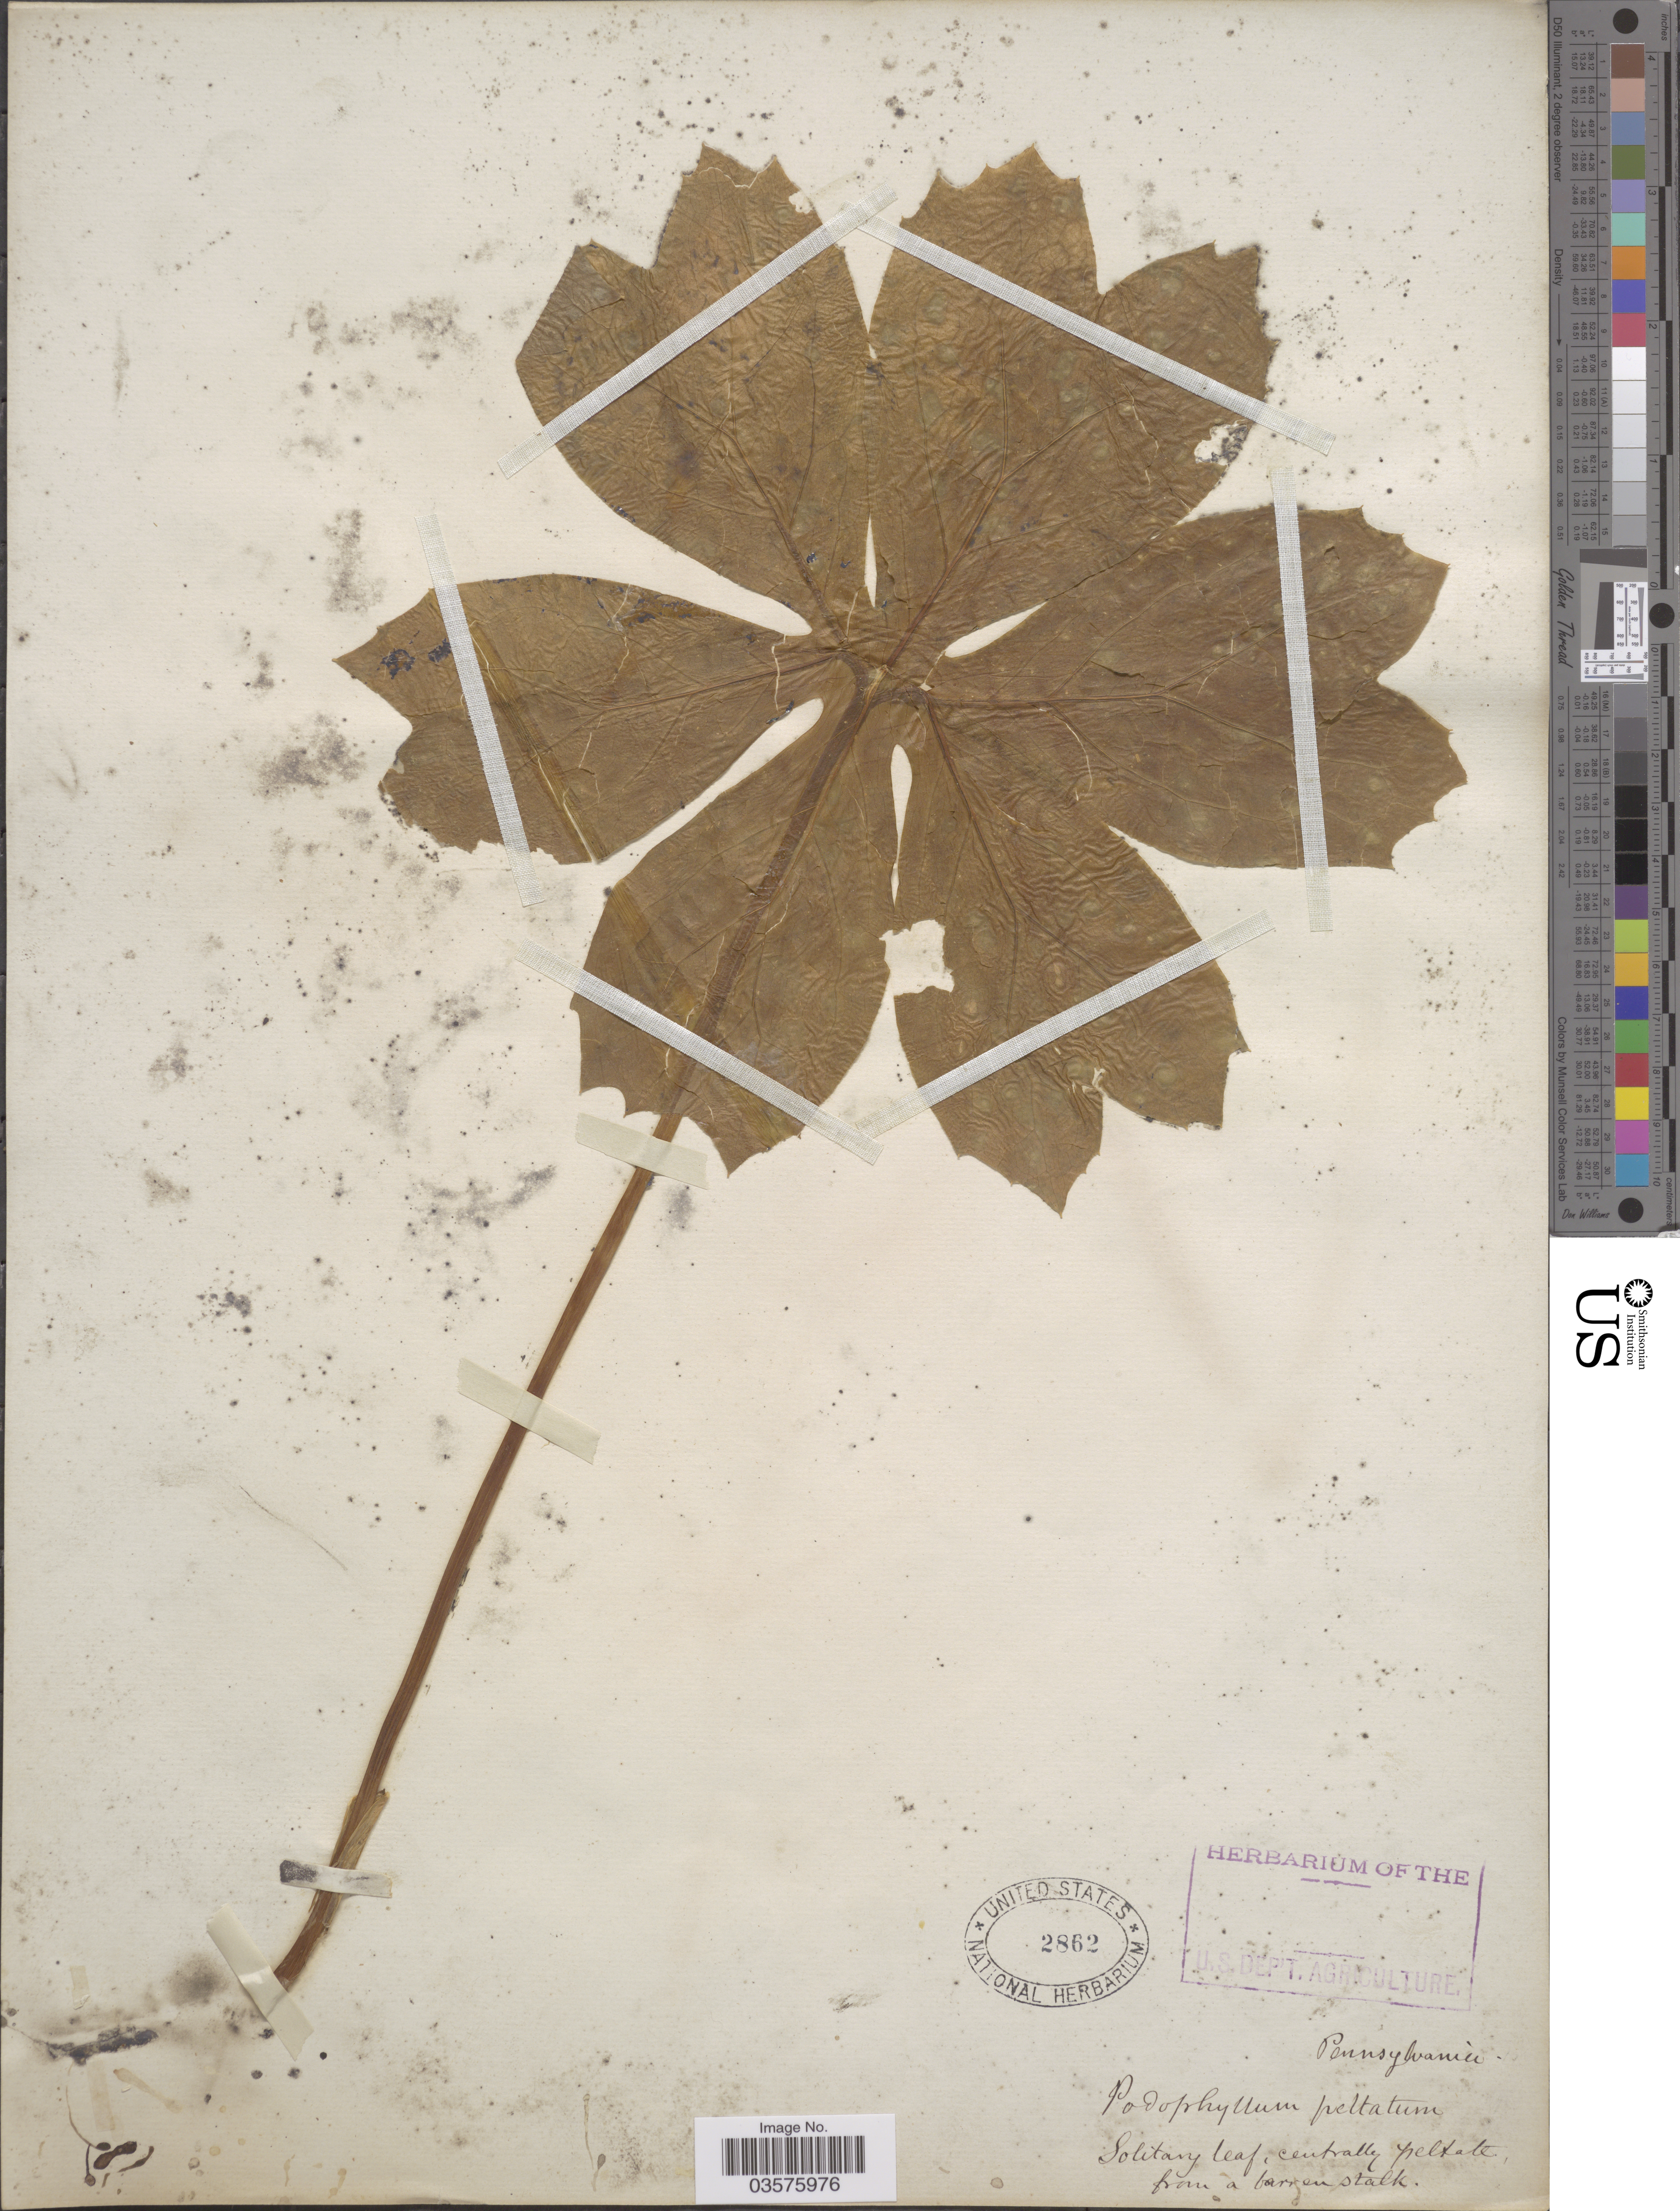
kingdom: Plantae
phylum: Tracheophyta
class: Magnoliopsida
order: Ranunculales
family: Berberidaceae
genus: Podophyllum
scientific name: Podophyllum peltatum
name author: L.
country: United States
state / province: Pennsylvania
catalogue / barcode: US 2862